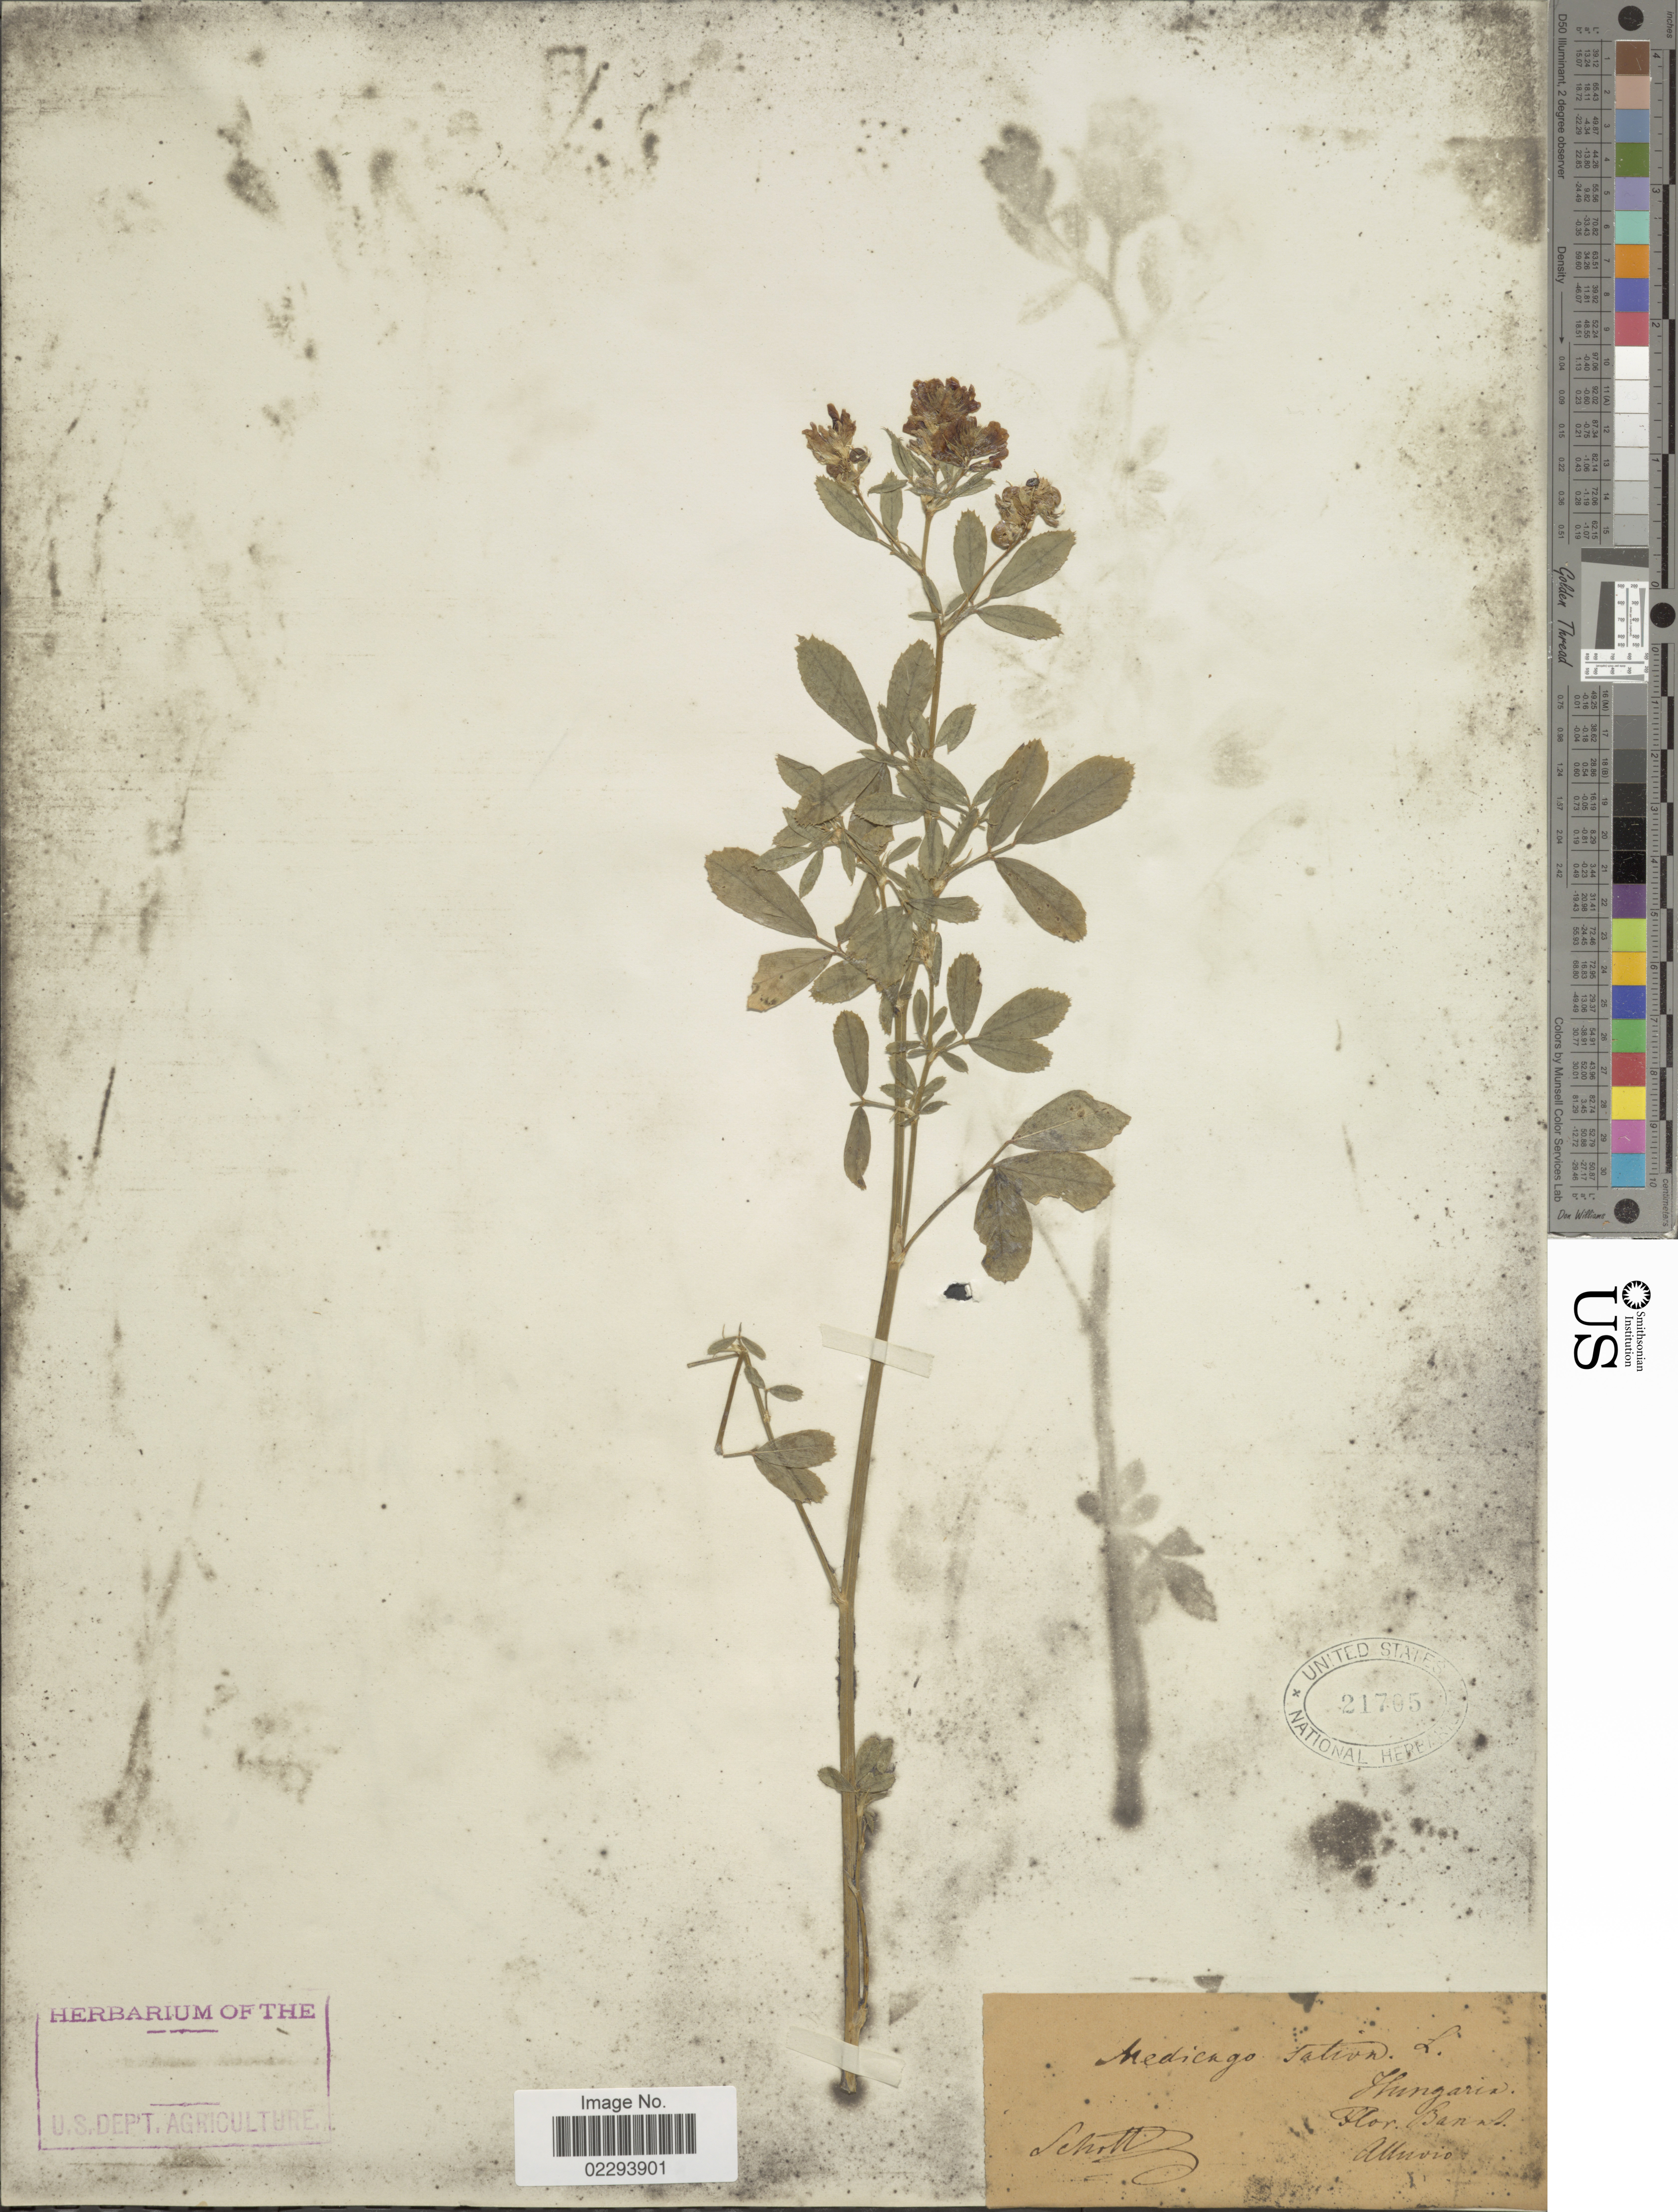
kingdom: Plantae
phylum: Tracheophyta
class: Magnoliopsida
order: Fabales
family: Fabaceae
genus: Medicago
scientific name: Medicago sativa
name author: L.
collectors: Schott, --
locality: Hungaria, Flor. Banat, Alluvio